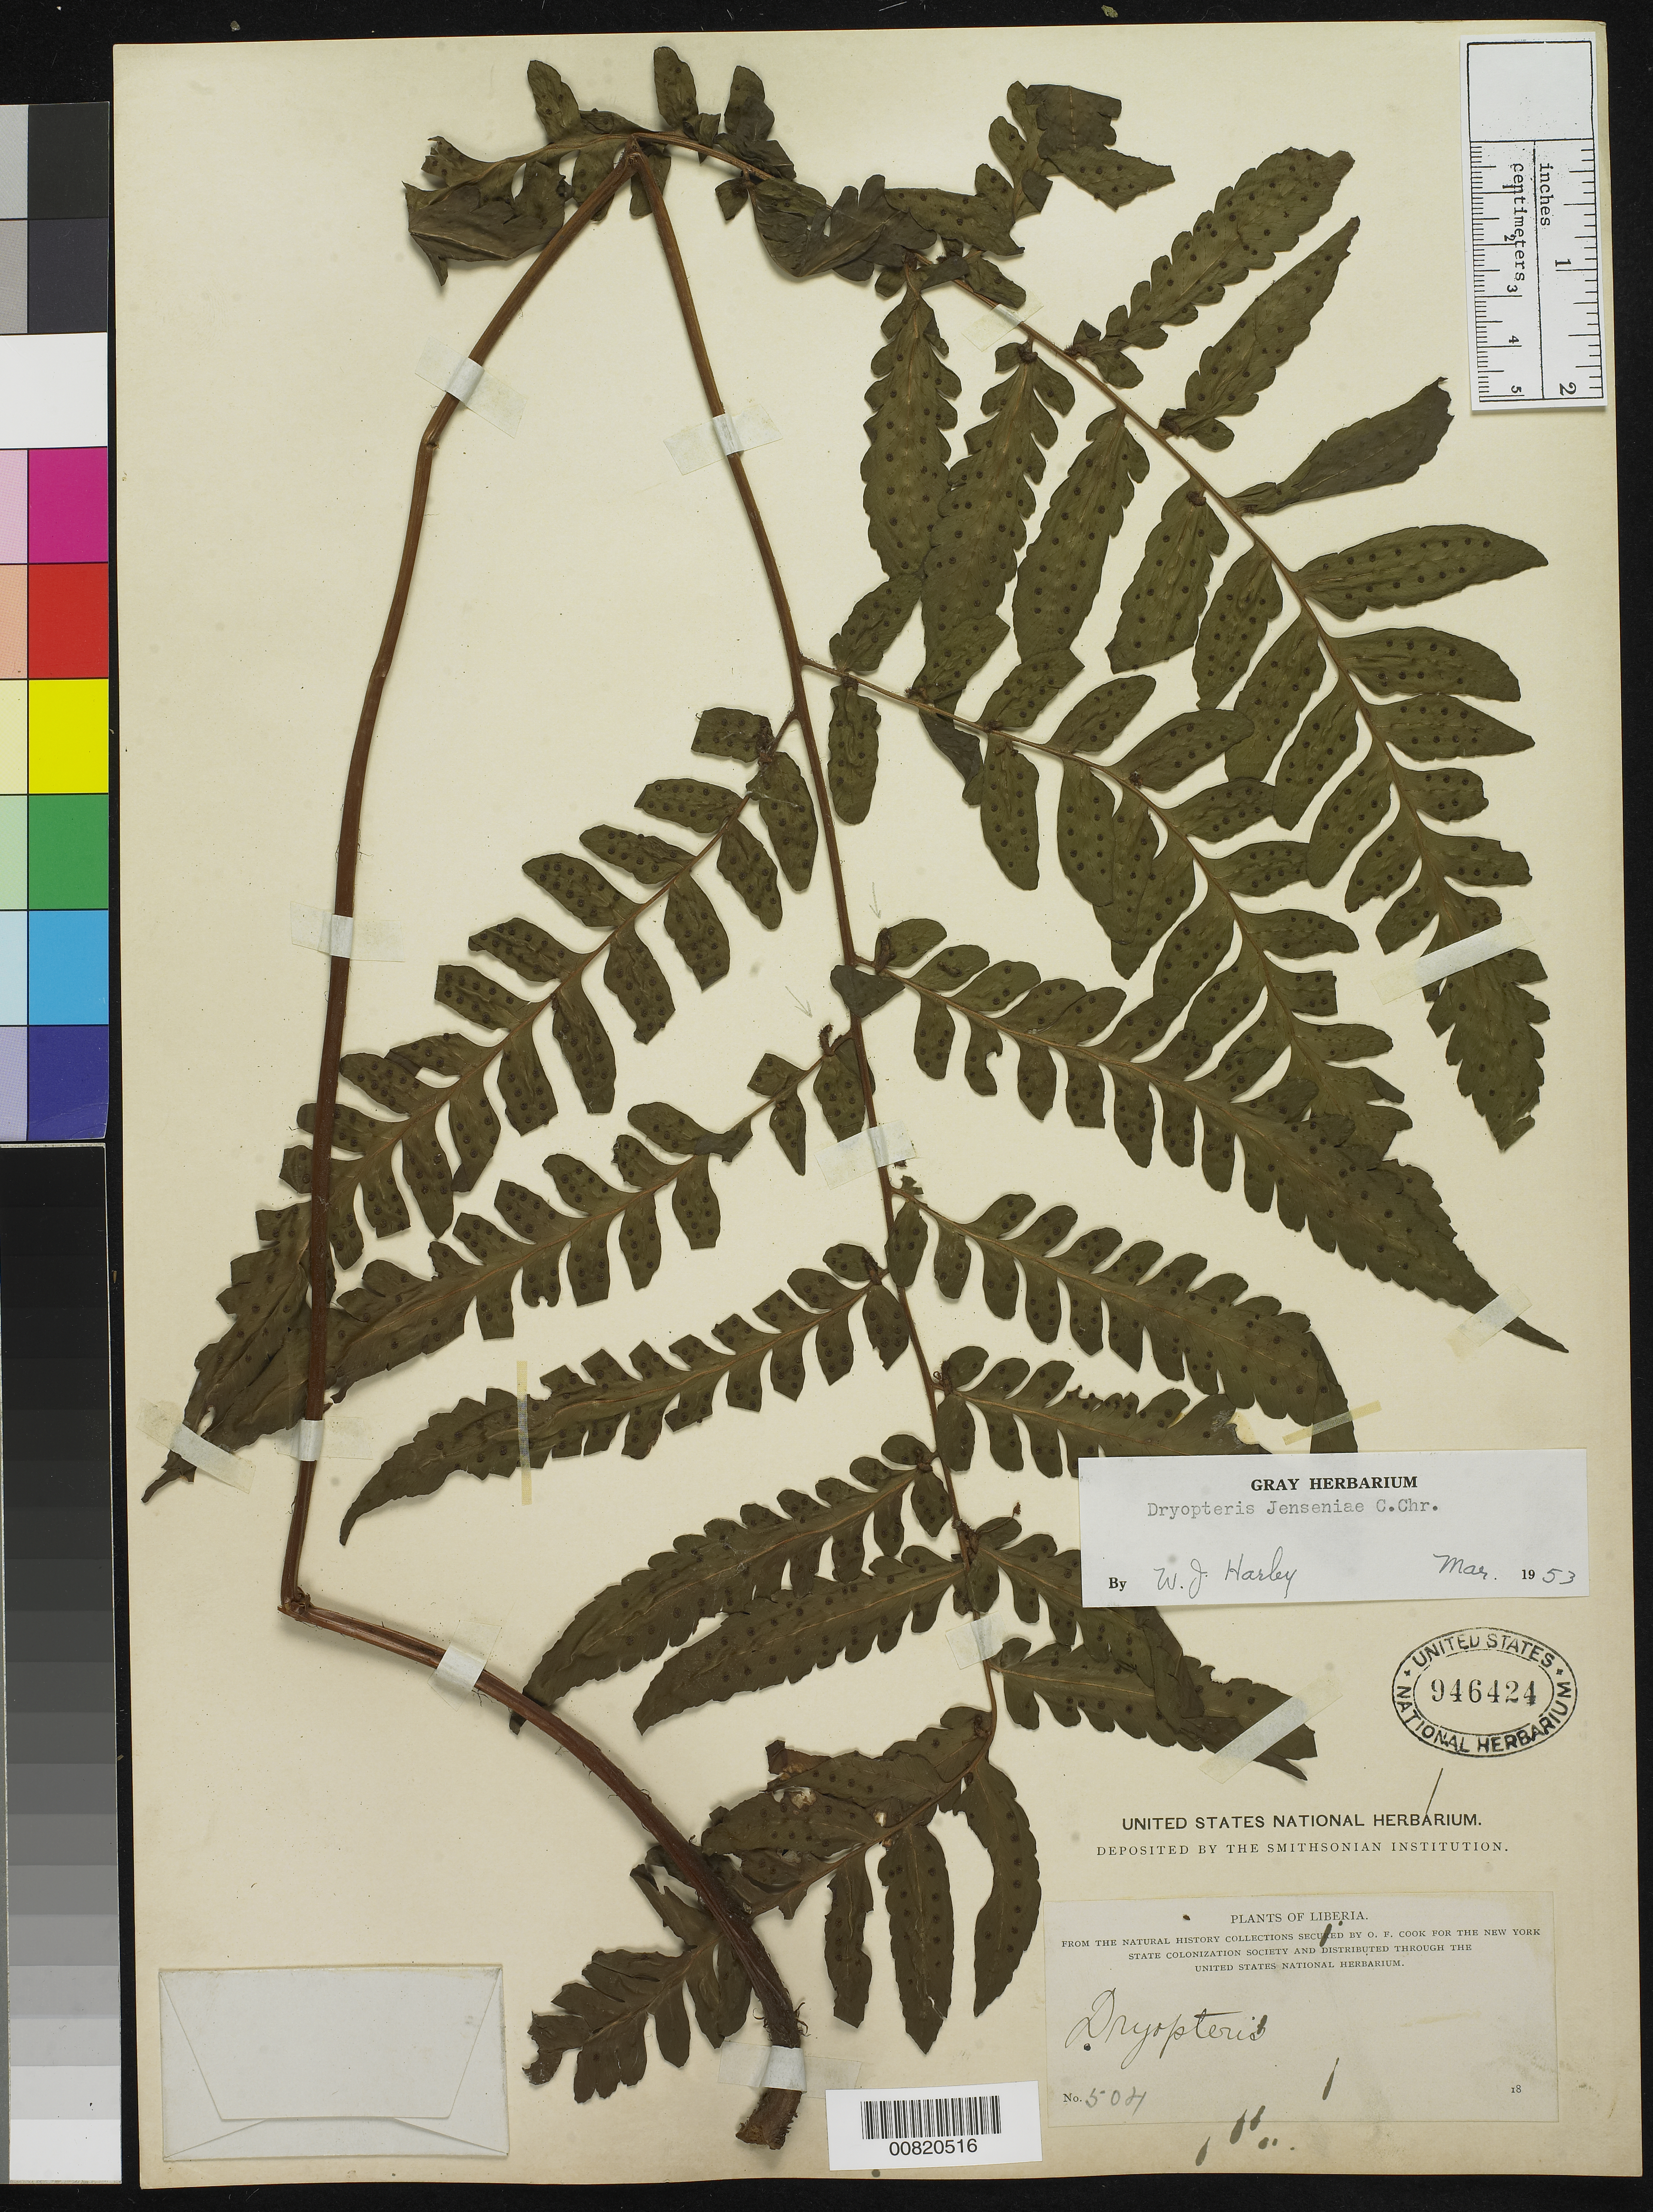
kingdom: Plantae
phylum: Tracheophyta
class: Polypodiopsida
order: Polypodiales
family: Tectariaceae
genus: Triplophyllum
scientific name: Triplophyllum jenseniae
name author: (C. Chr.)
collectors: O. F. Cook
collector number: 507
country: Liberia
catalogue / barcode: US 946424